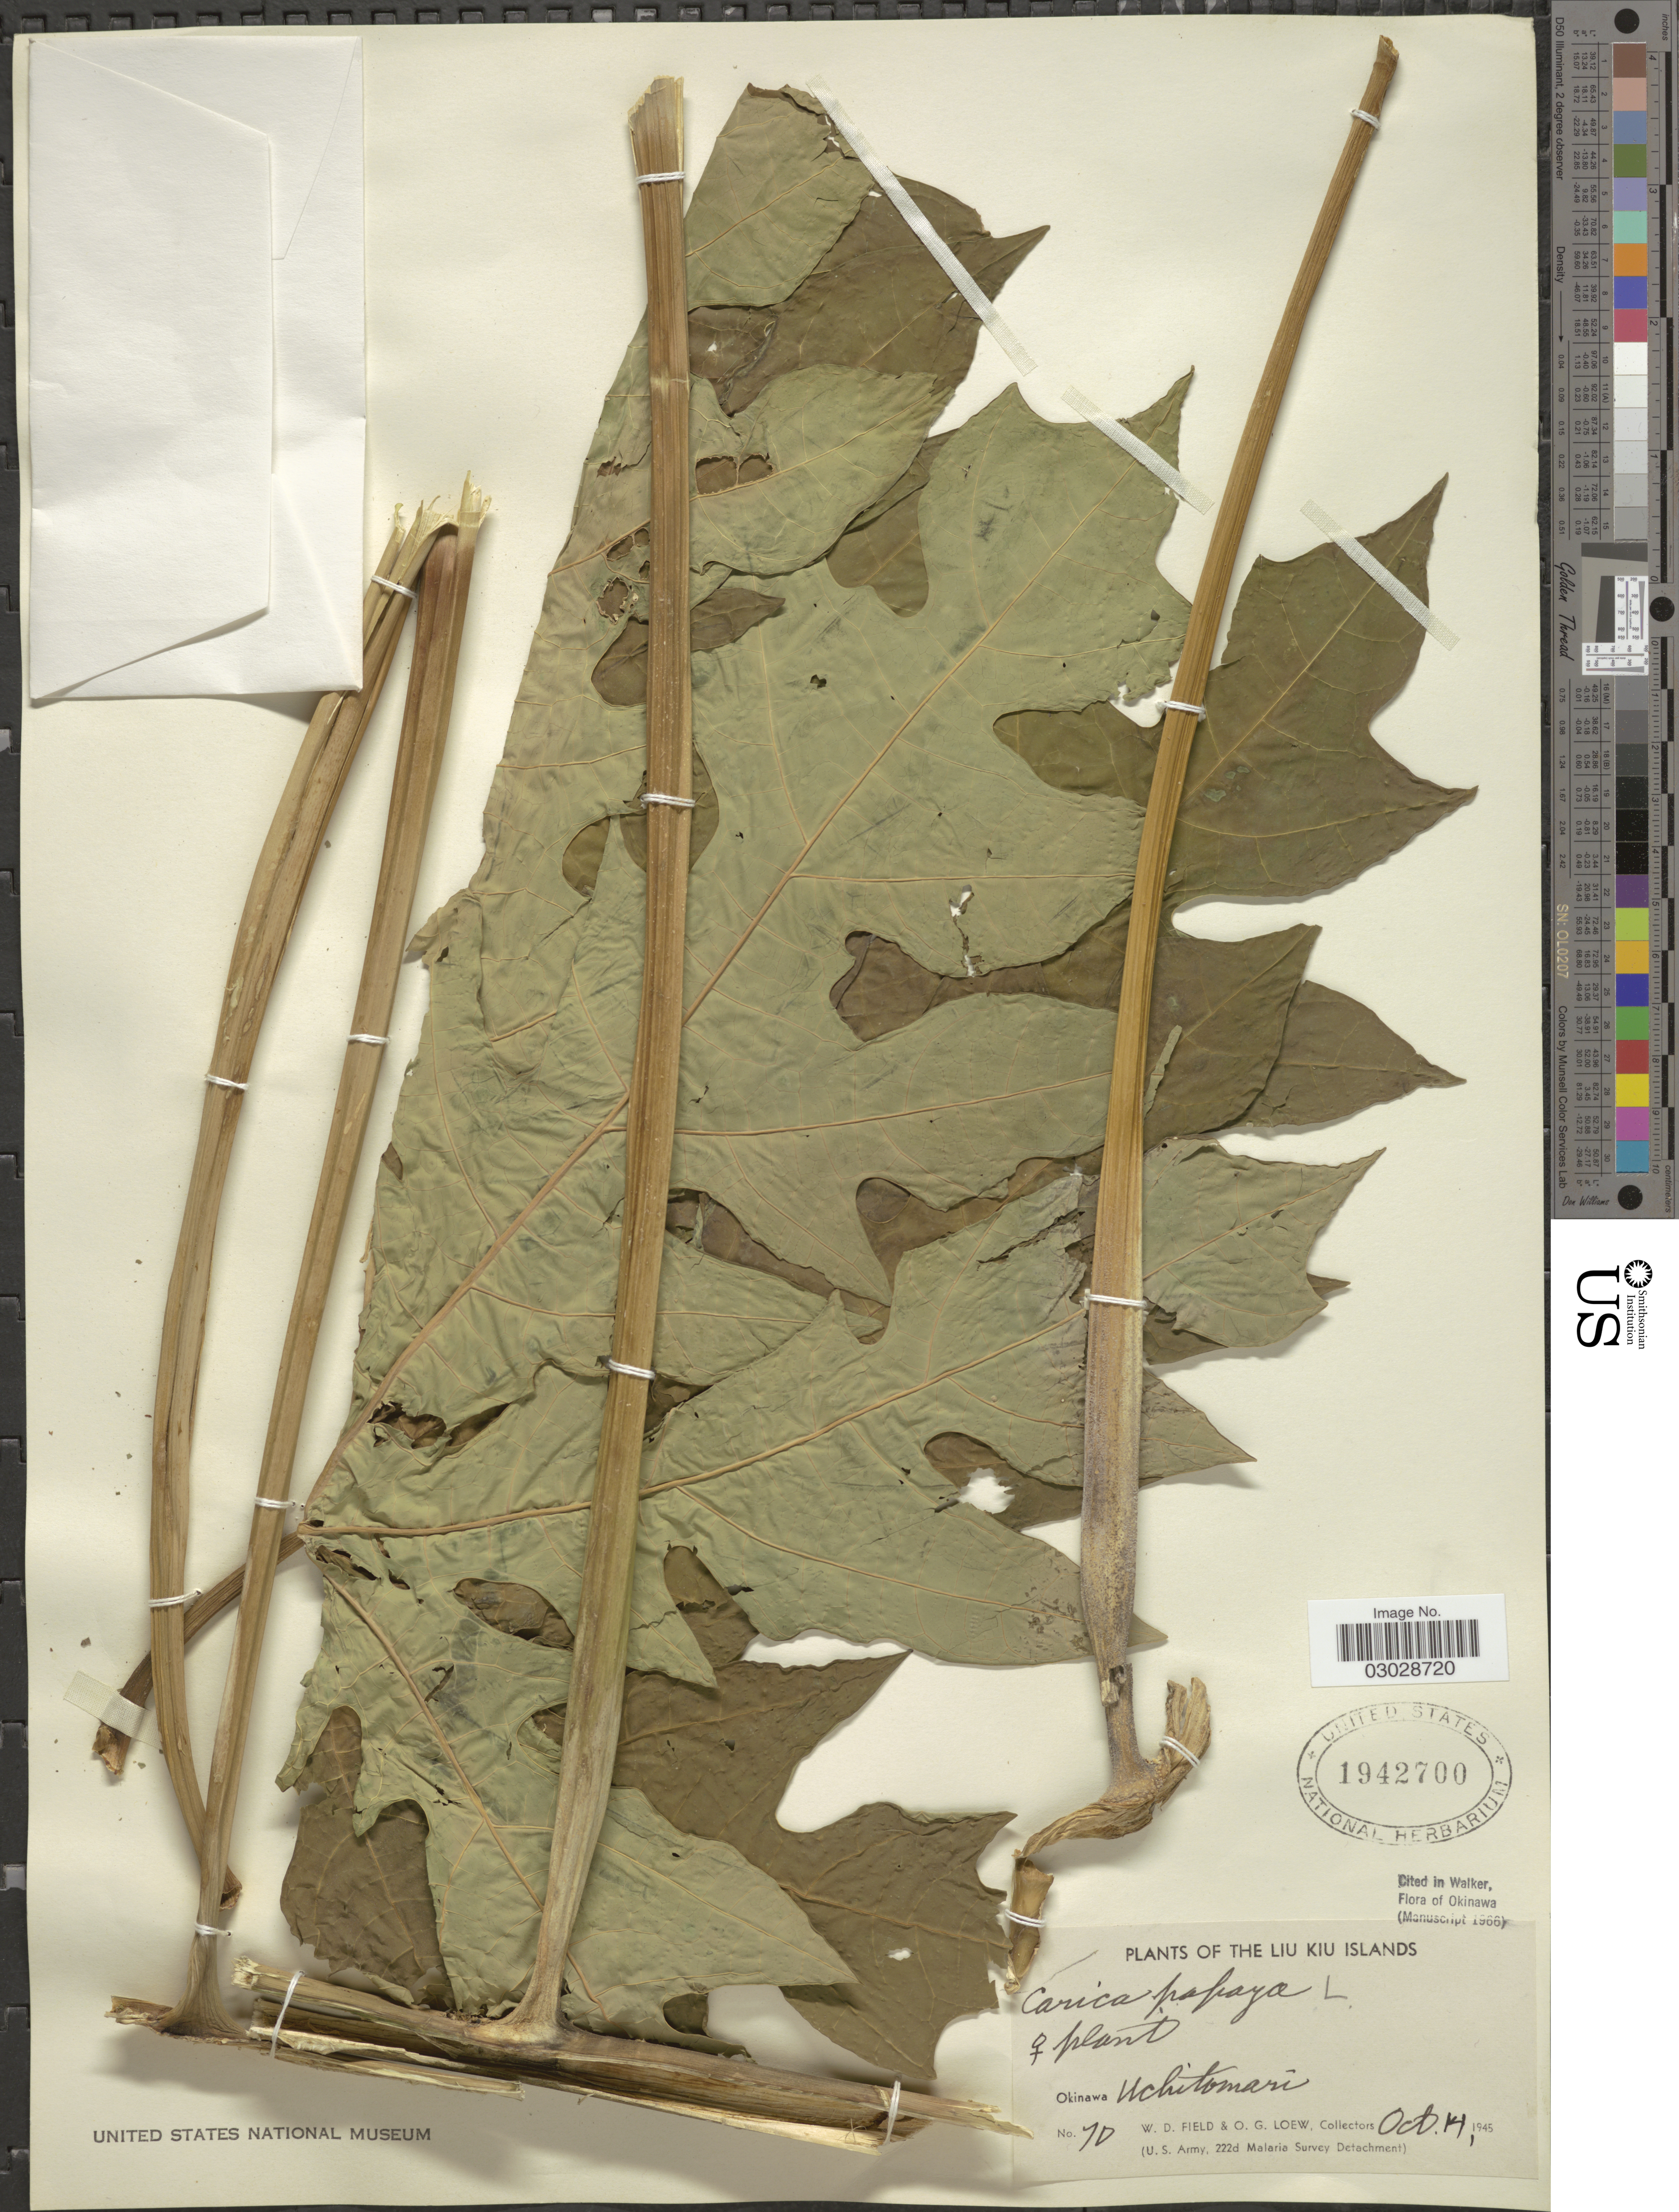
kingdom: Plantae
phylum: Tracheophyta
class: Magnoliopsida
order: Brassicales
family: Caricaceae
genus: Carica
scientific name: Carica papaya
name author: L.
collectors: W. D. Field & O. G. Loew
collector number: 70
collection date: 1945-10-14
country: Japan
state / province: Okinawa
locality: The Liu Liu Kiu Islands, Okinawa, Uchitomari.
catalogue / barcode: US 1942700